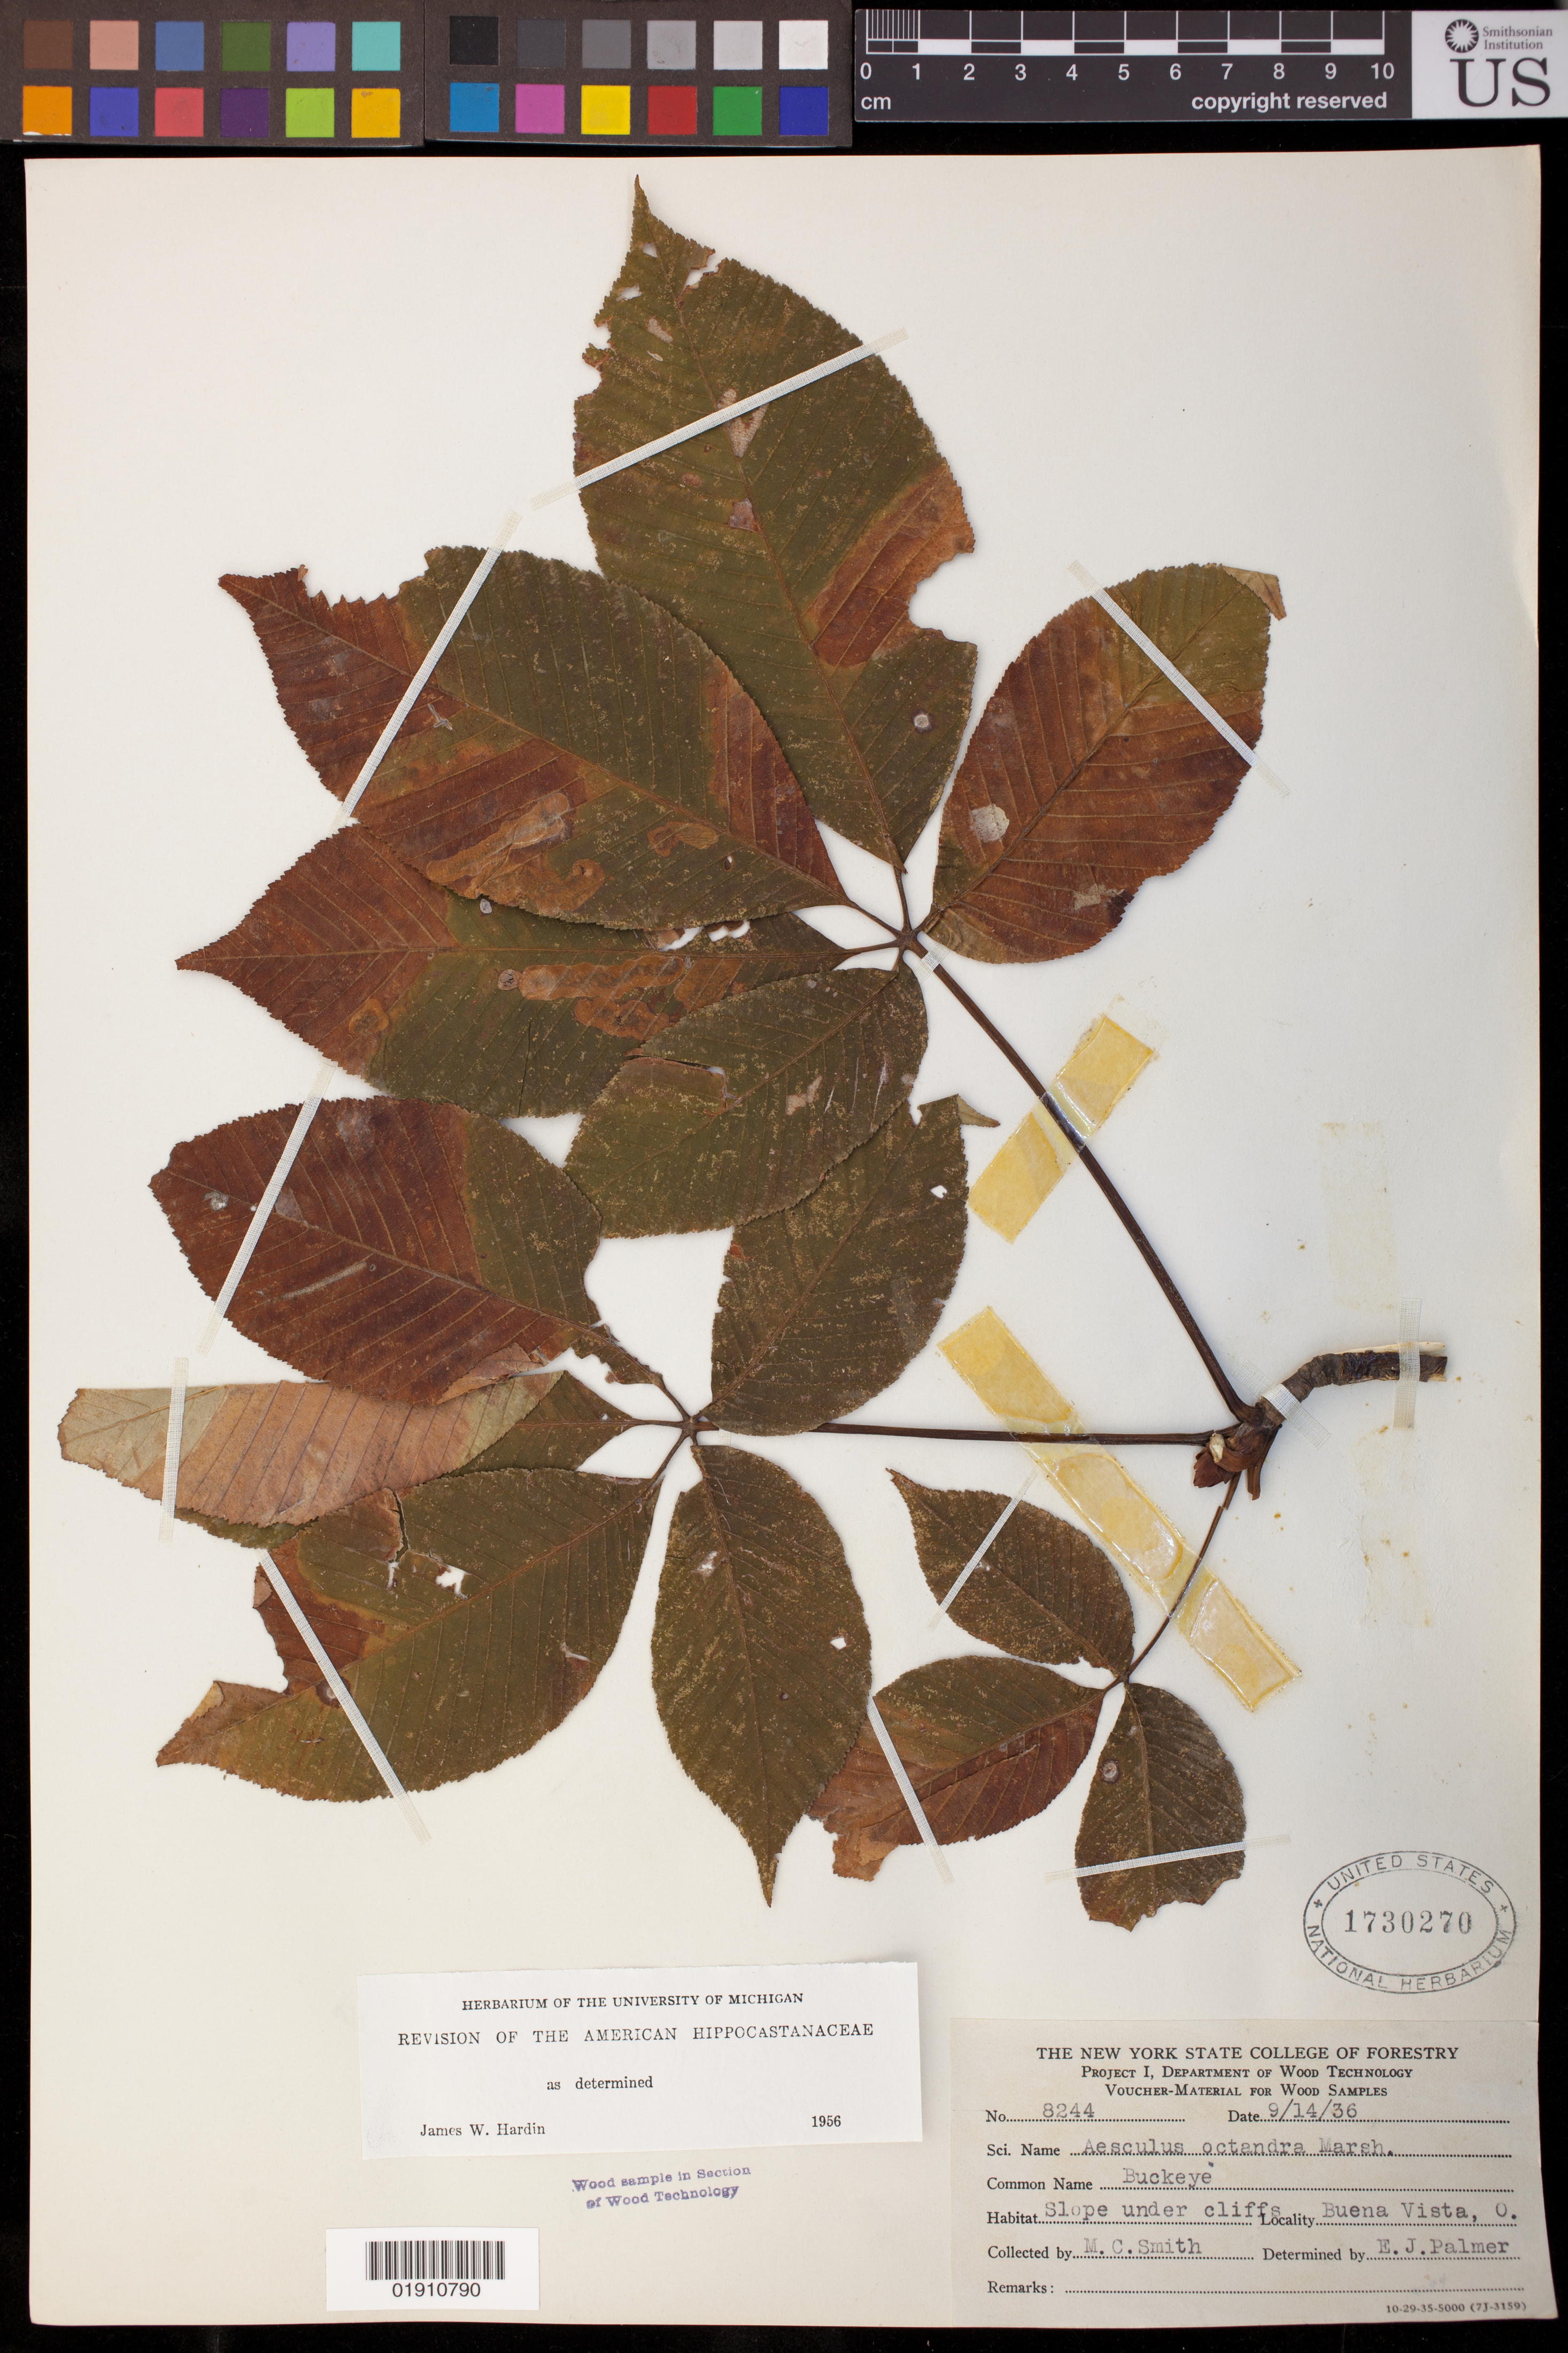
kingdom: Plantae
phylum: Tracheophyta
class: Magnoliopsida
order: Sapindales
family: Sapindaceae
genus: Aesculus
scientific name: Aesculus octandra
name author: Marshall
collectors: M. Smith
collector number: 8244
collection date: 1936-09-14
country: United States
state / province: Ohio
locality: Buena Vista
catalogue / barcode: US 1730270